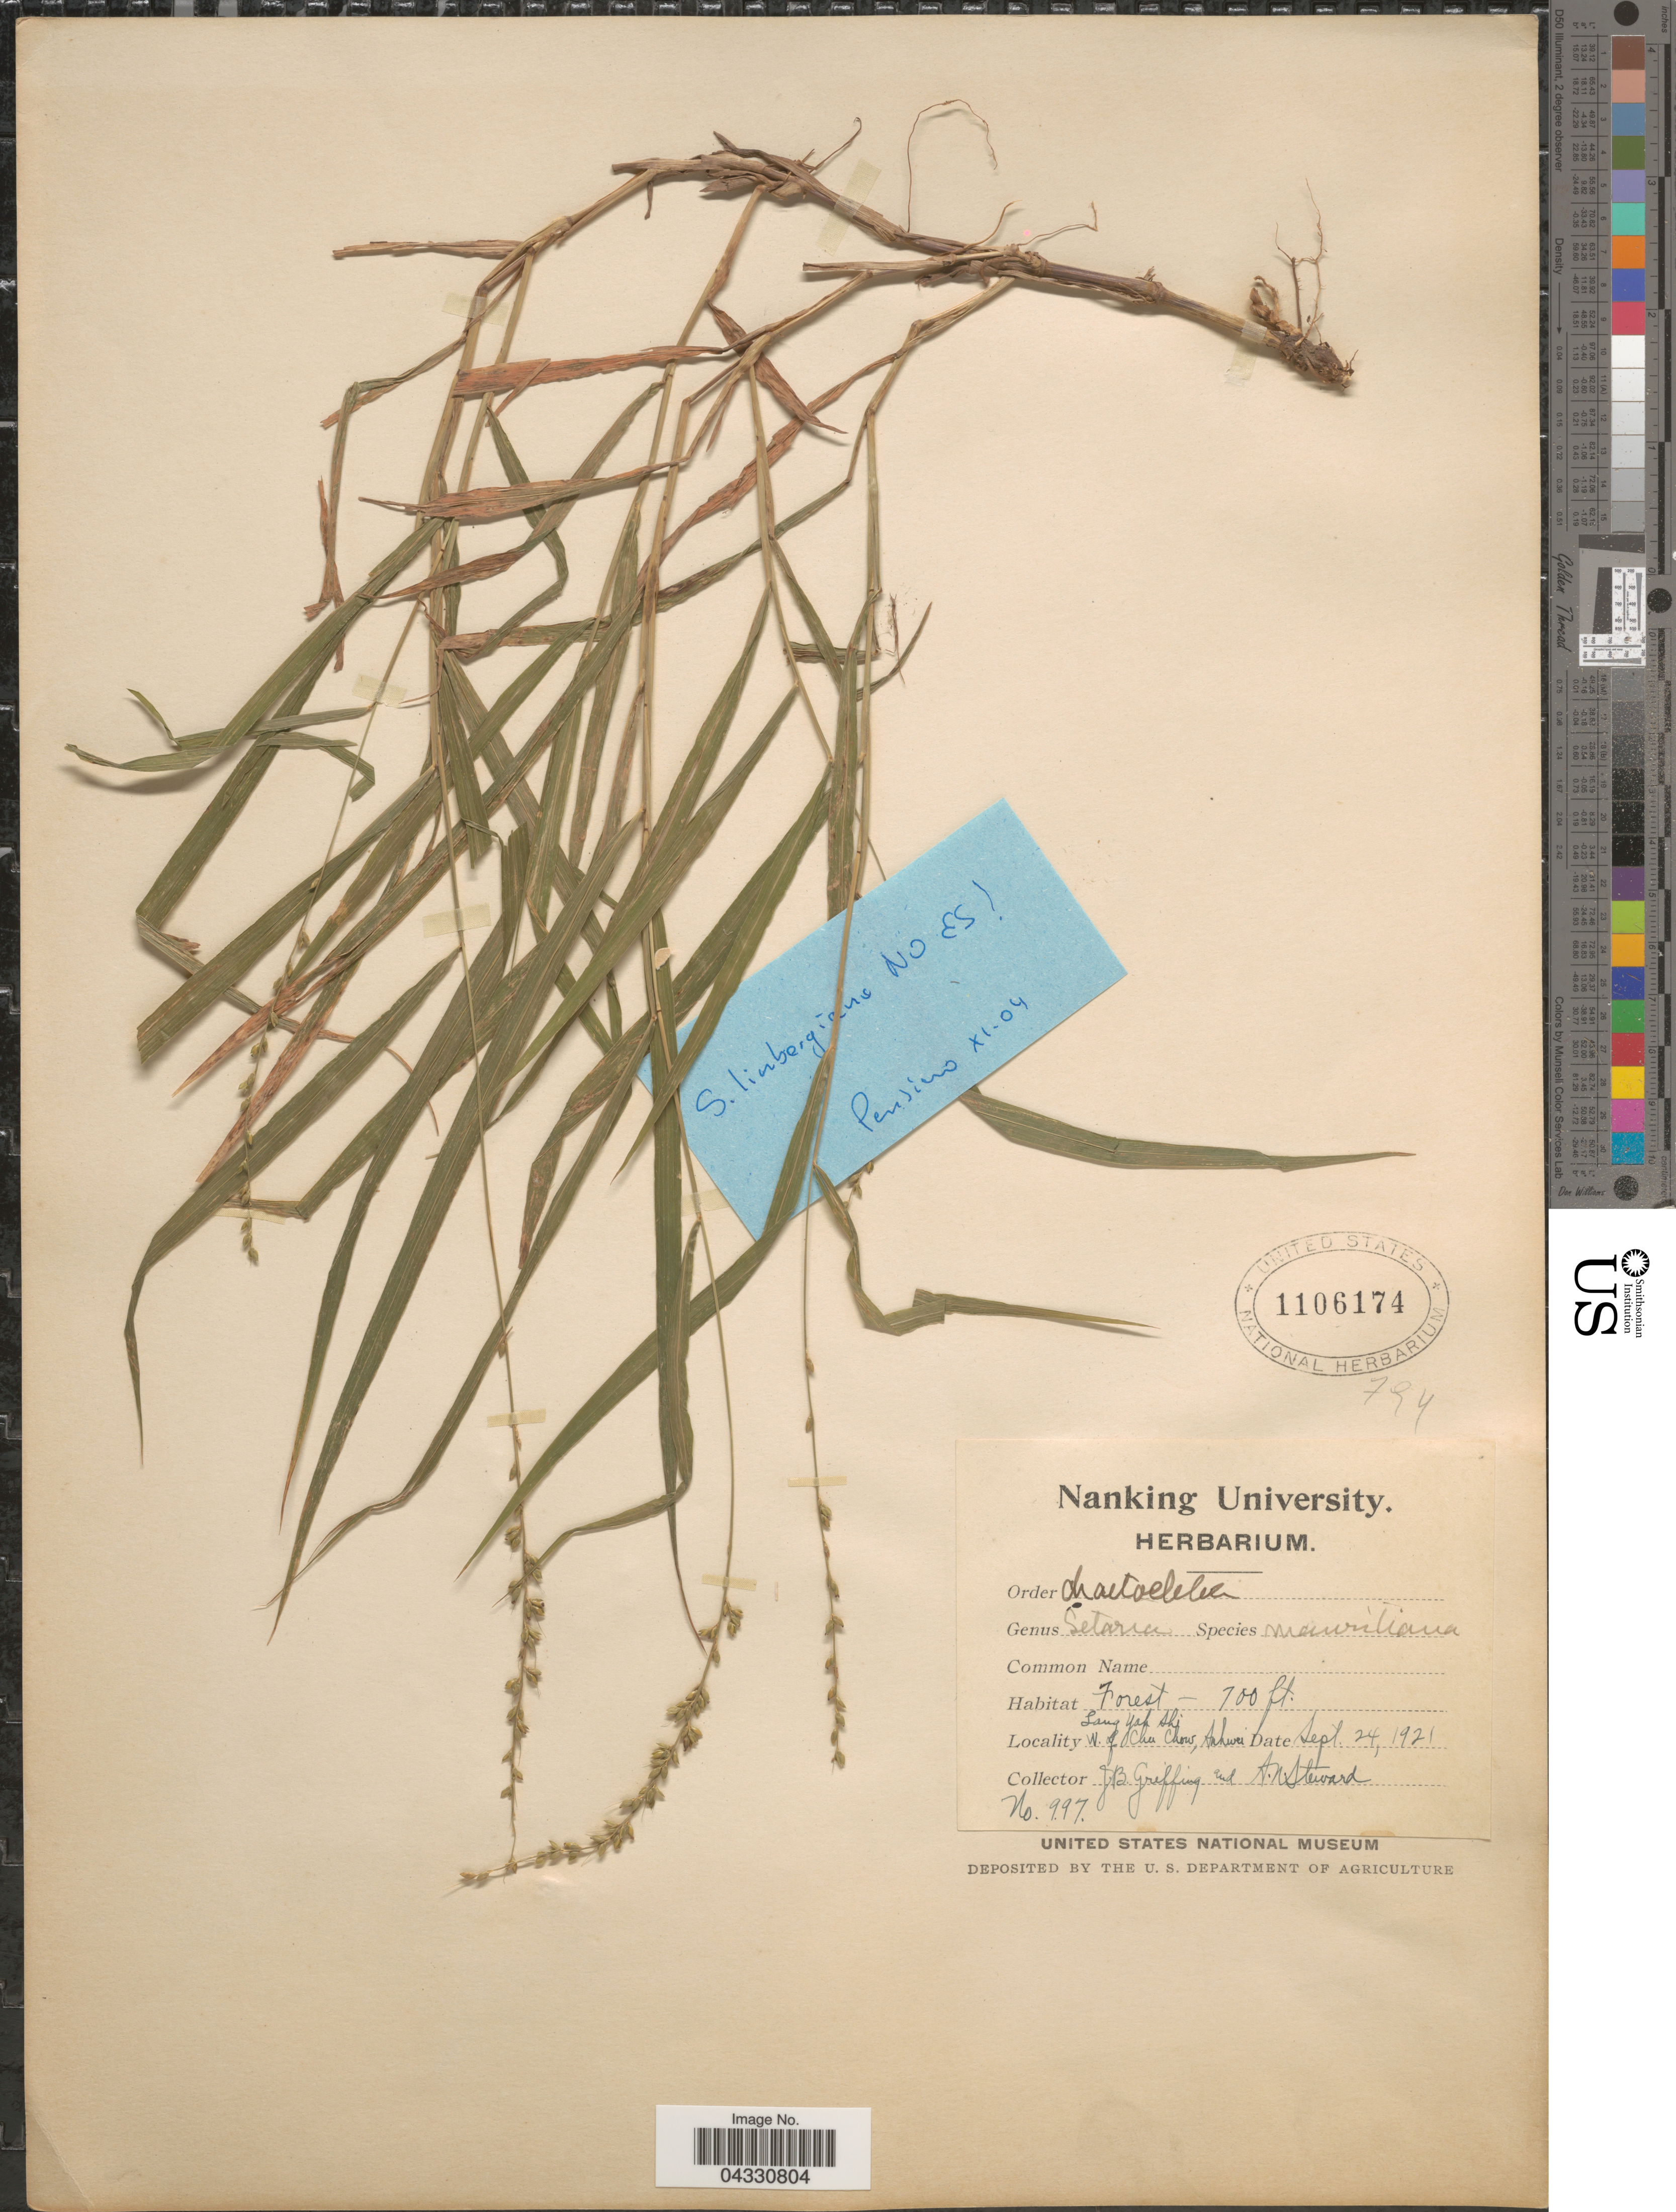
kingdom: Plantae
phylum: Tracheophyta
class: Liliopsida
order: Poales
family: Poaceae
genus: Setaria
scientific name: Setaria sp.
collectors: J. Griffing & A. N. Steward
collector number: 997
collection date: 1921-09-24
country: China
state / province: Anhui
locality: Lang Yah Shi. W. of Chu Chow, Anhwei.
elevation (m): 213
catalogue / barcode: US 1106174